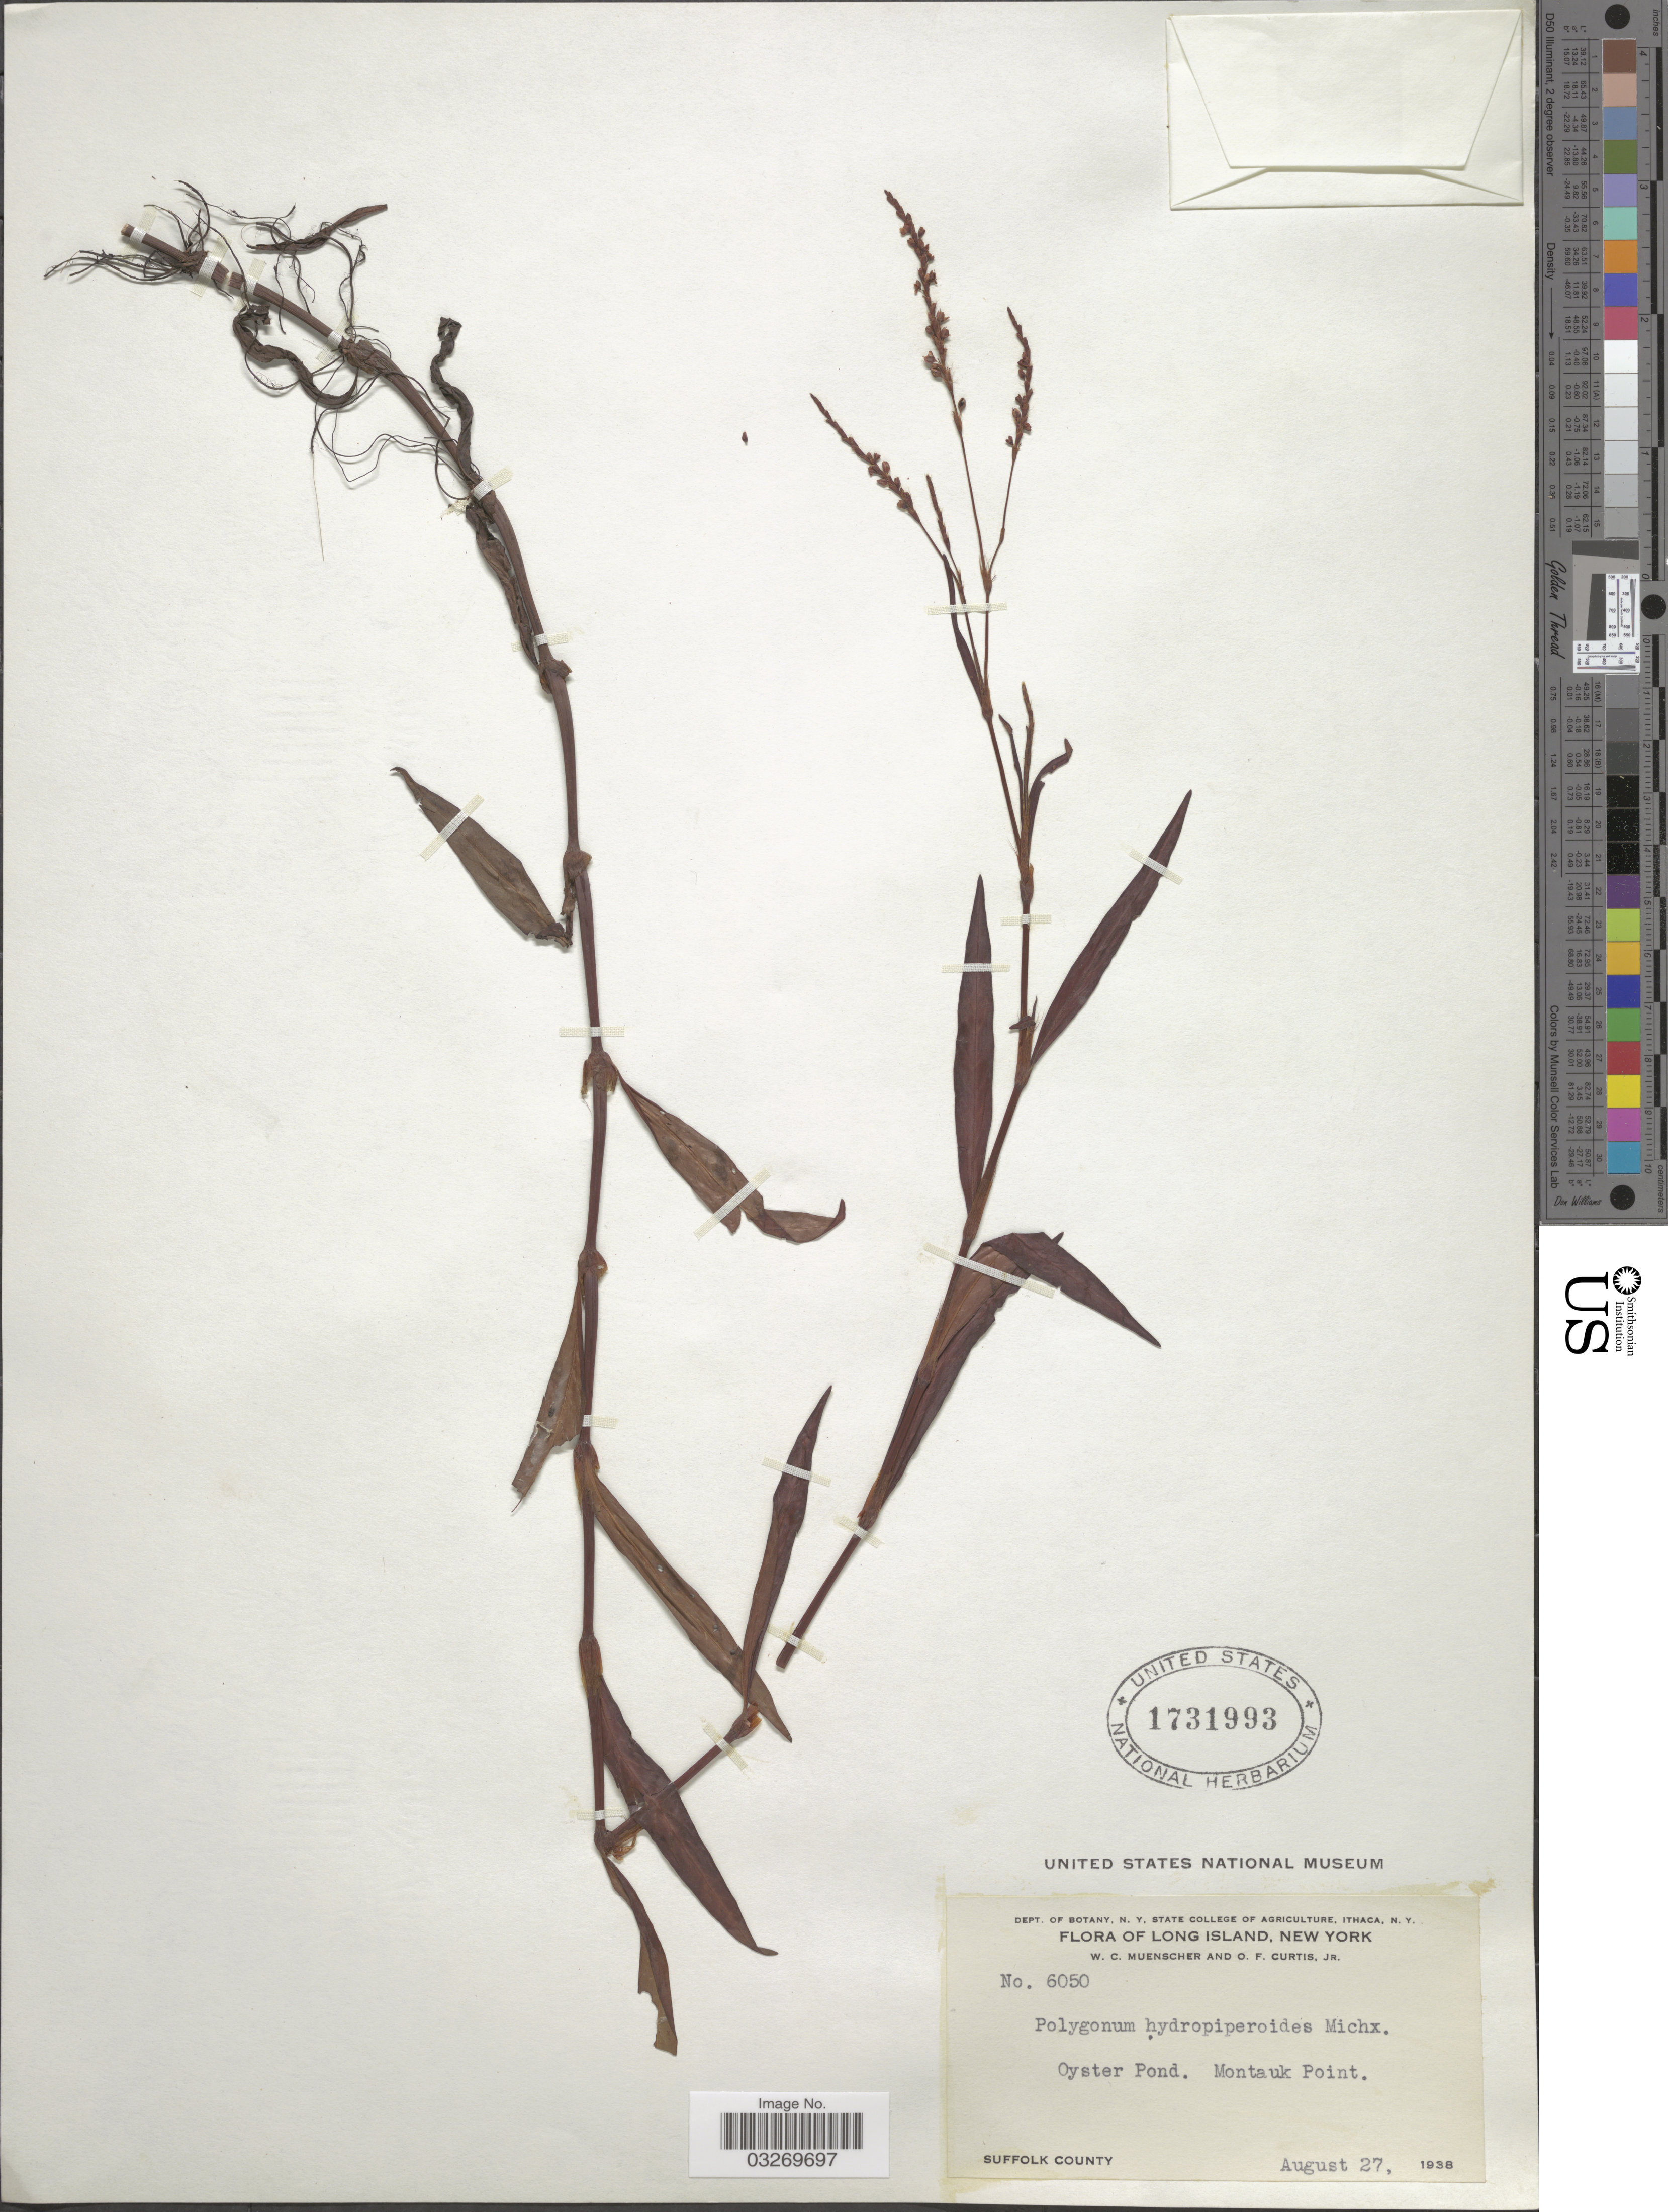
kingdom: Plantae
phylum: Tracheophyta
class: Magnoliopsida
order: Caryophyllales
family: Polygonaceae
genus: Persicaria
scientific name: Persicaria hydropiperoides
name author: (Michx.) Small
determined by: Atha, D. E.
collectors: W. Muenscher & O. Curtis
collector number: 6050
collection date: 1938-08-27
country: United States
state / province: New York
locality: Long Island. Oyster Pond. Montauk Point.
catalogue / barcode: US 1731993